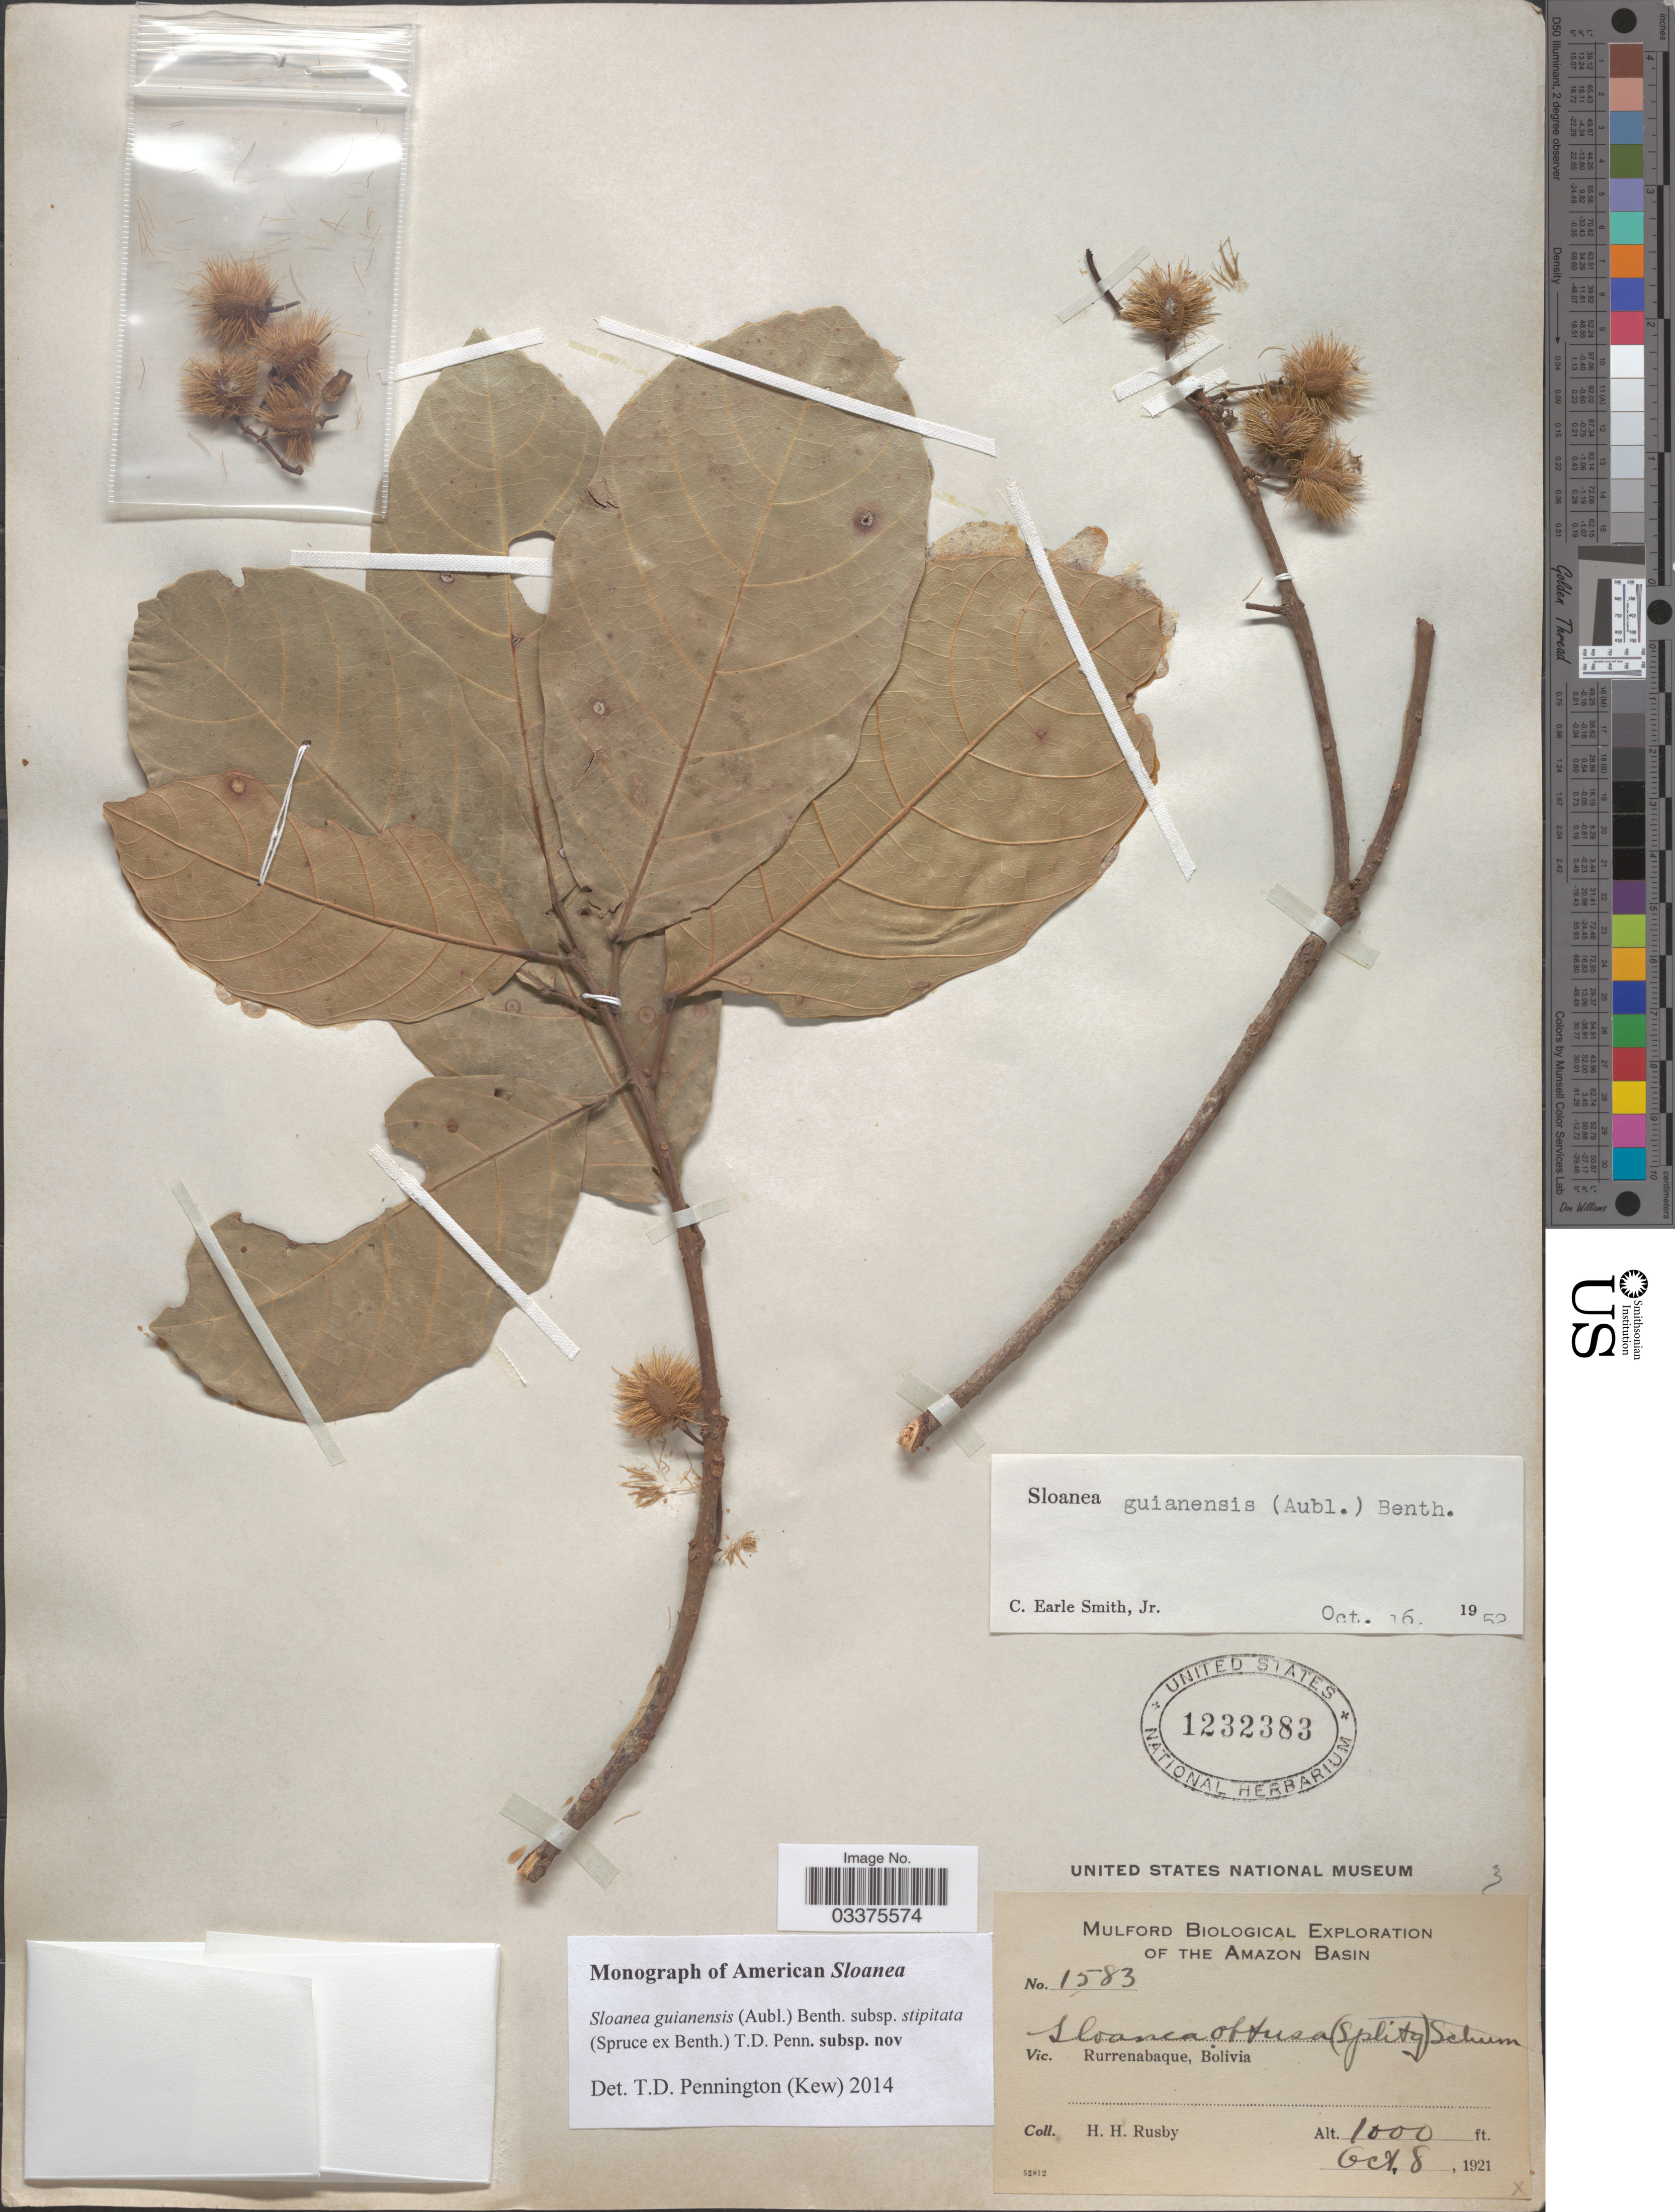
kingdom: Plantae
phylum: Tracheophyta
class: Magnoliopsida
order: Oxalidales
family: Elaeocarpaceae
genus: Sloanea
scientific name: Sloanea guianensis subsp. stipitata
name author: (Spruce ex Benth.) T.D. Penn.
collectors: H. H. Rusby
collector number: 1583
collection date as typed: Oct 8, 1921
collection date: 1921-10-08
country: Bolivia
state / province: Beni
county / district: José Ballivián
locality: Rurrenabaque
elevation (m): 305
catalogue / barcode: US 1232383